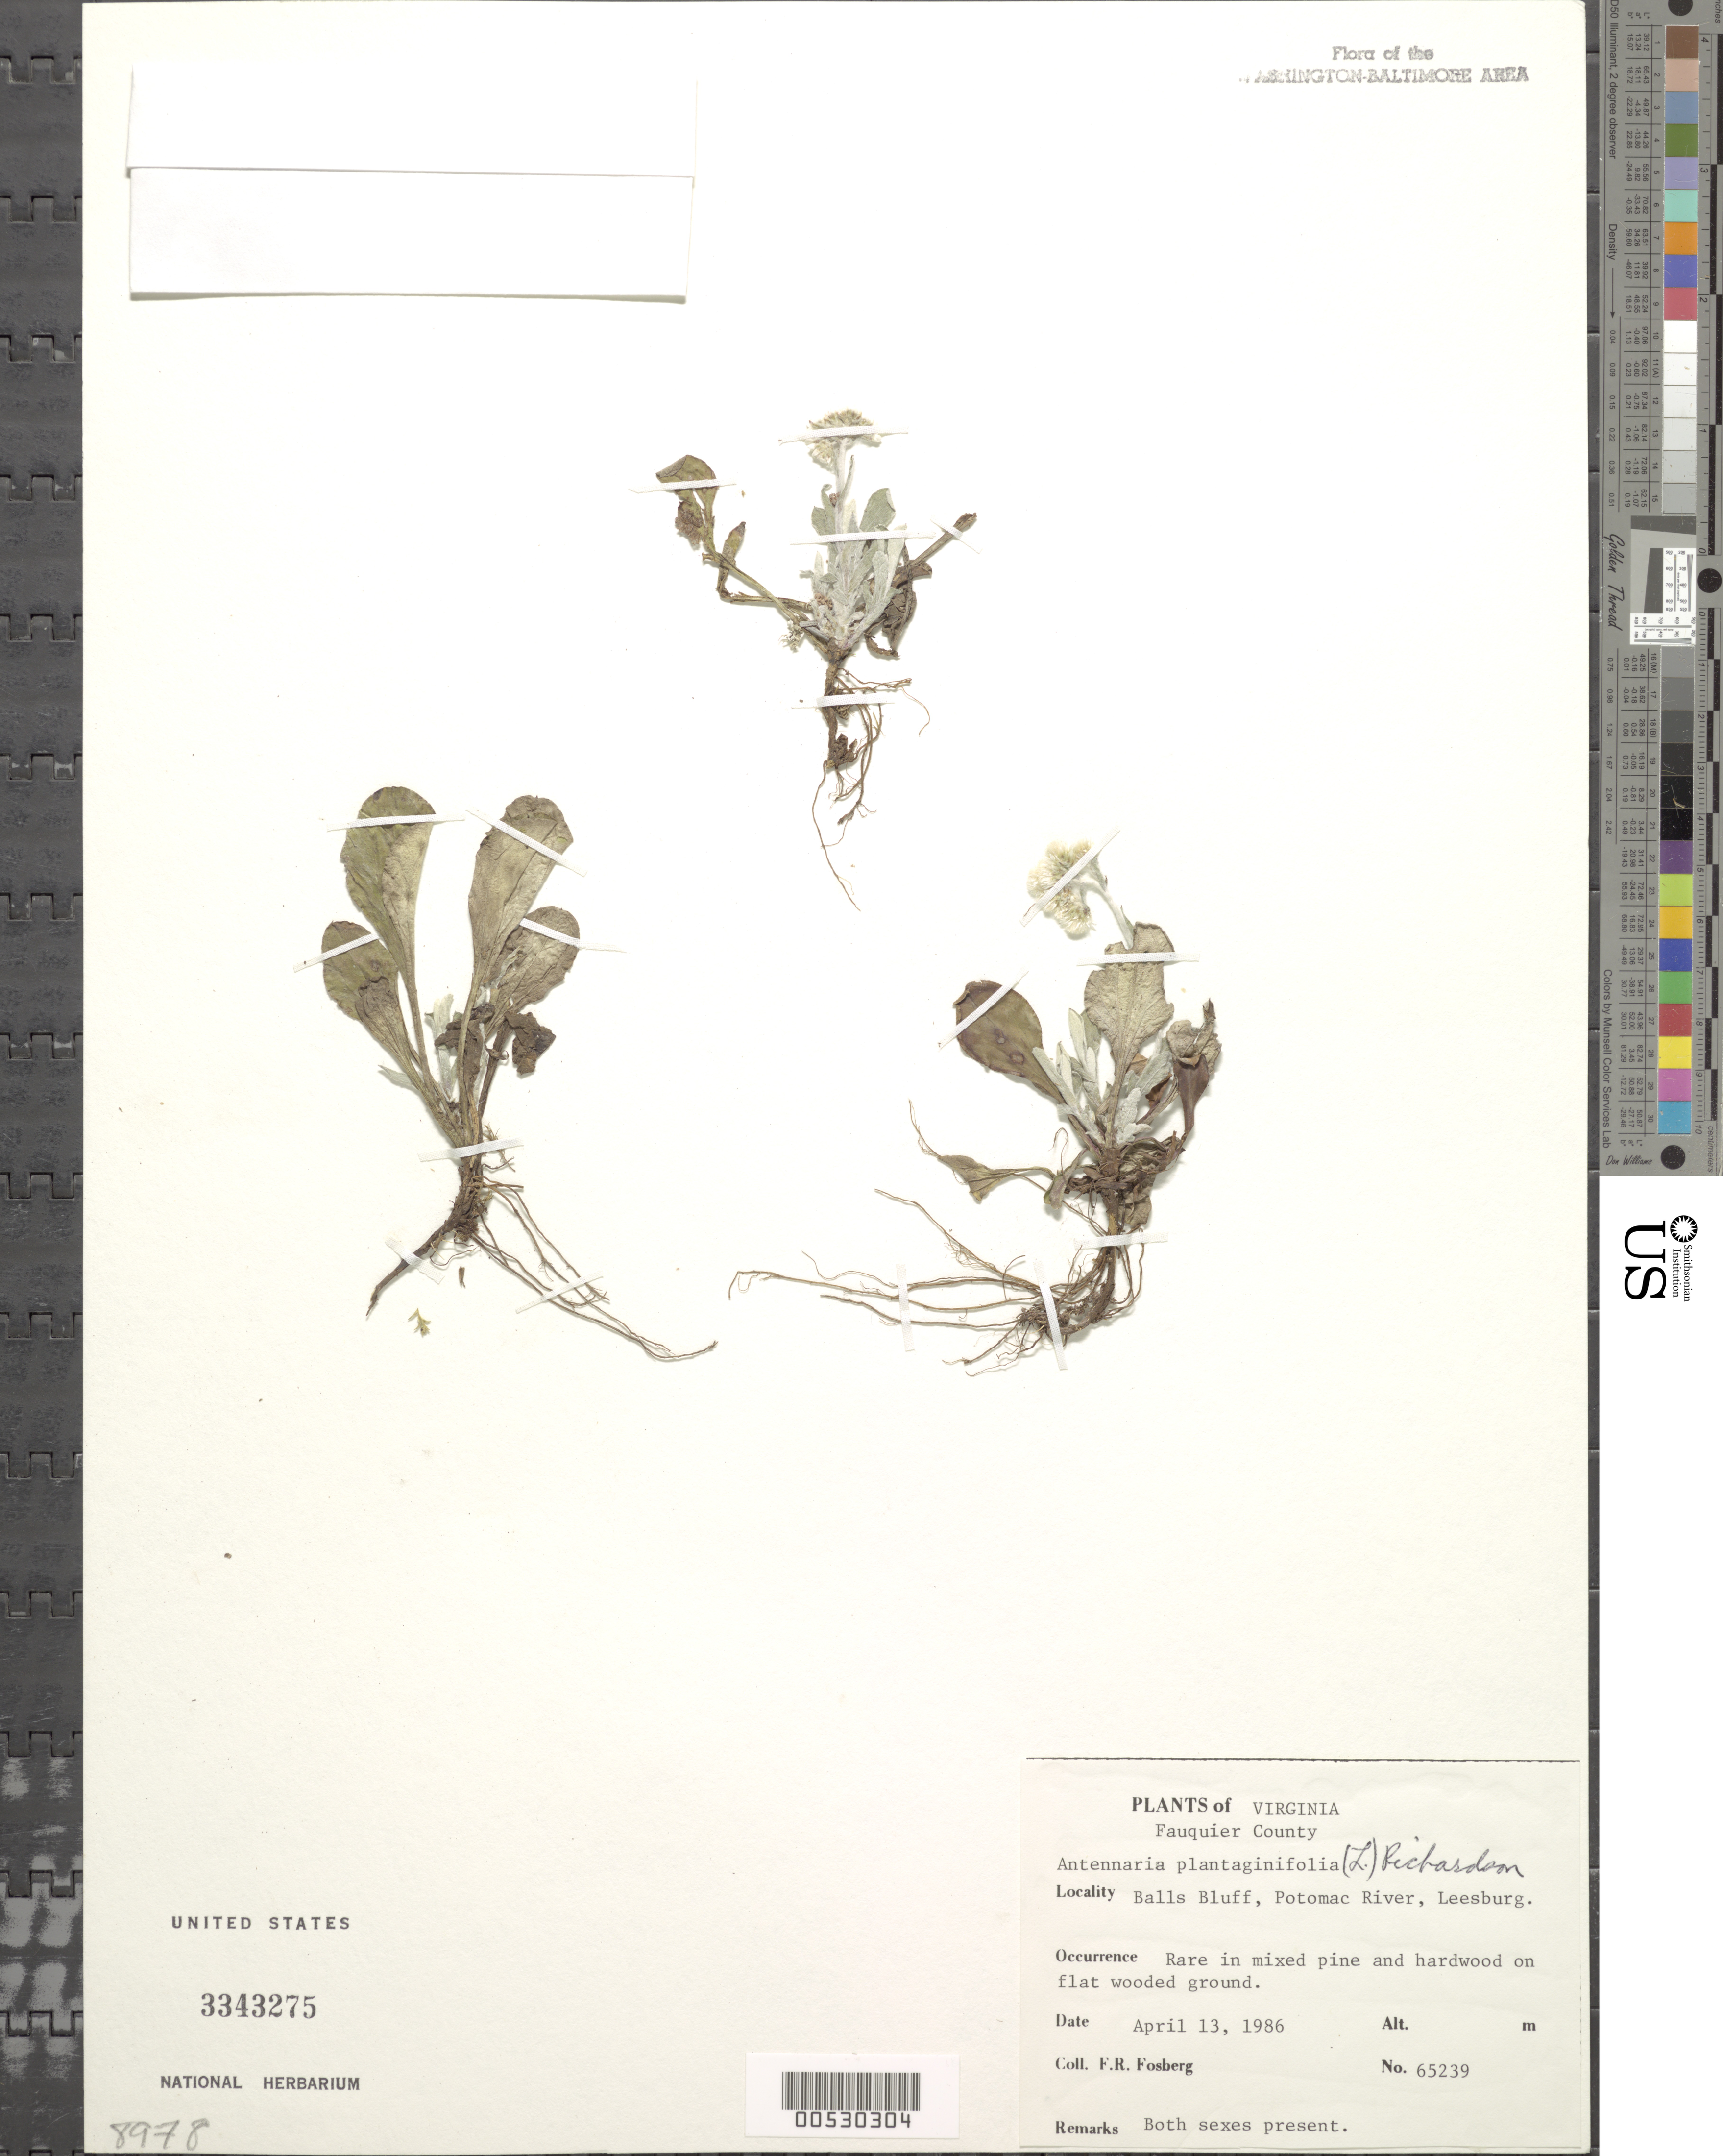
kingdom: Plantae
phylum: Tracheophyta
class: Magnoliopsida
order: Asterales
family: Asteraceae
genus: Antennaria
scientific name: Antennaria plantaginifolia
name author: (L.) Richardson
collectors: F. R. Fosberg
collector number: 65239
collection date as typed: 13 Apr 1986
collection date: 1986-04-13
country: United States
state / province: Virginia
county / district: Loudoun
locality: Balls Bluff, Potomac River, Leesburg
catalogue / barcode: US 3343275